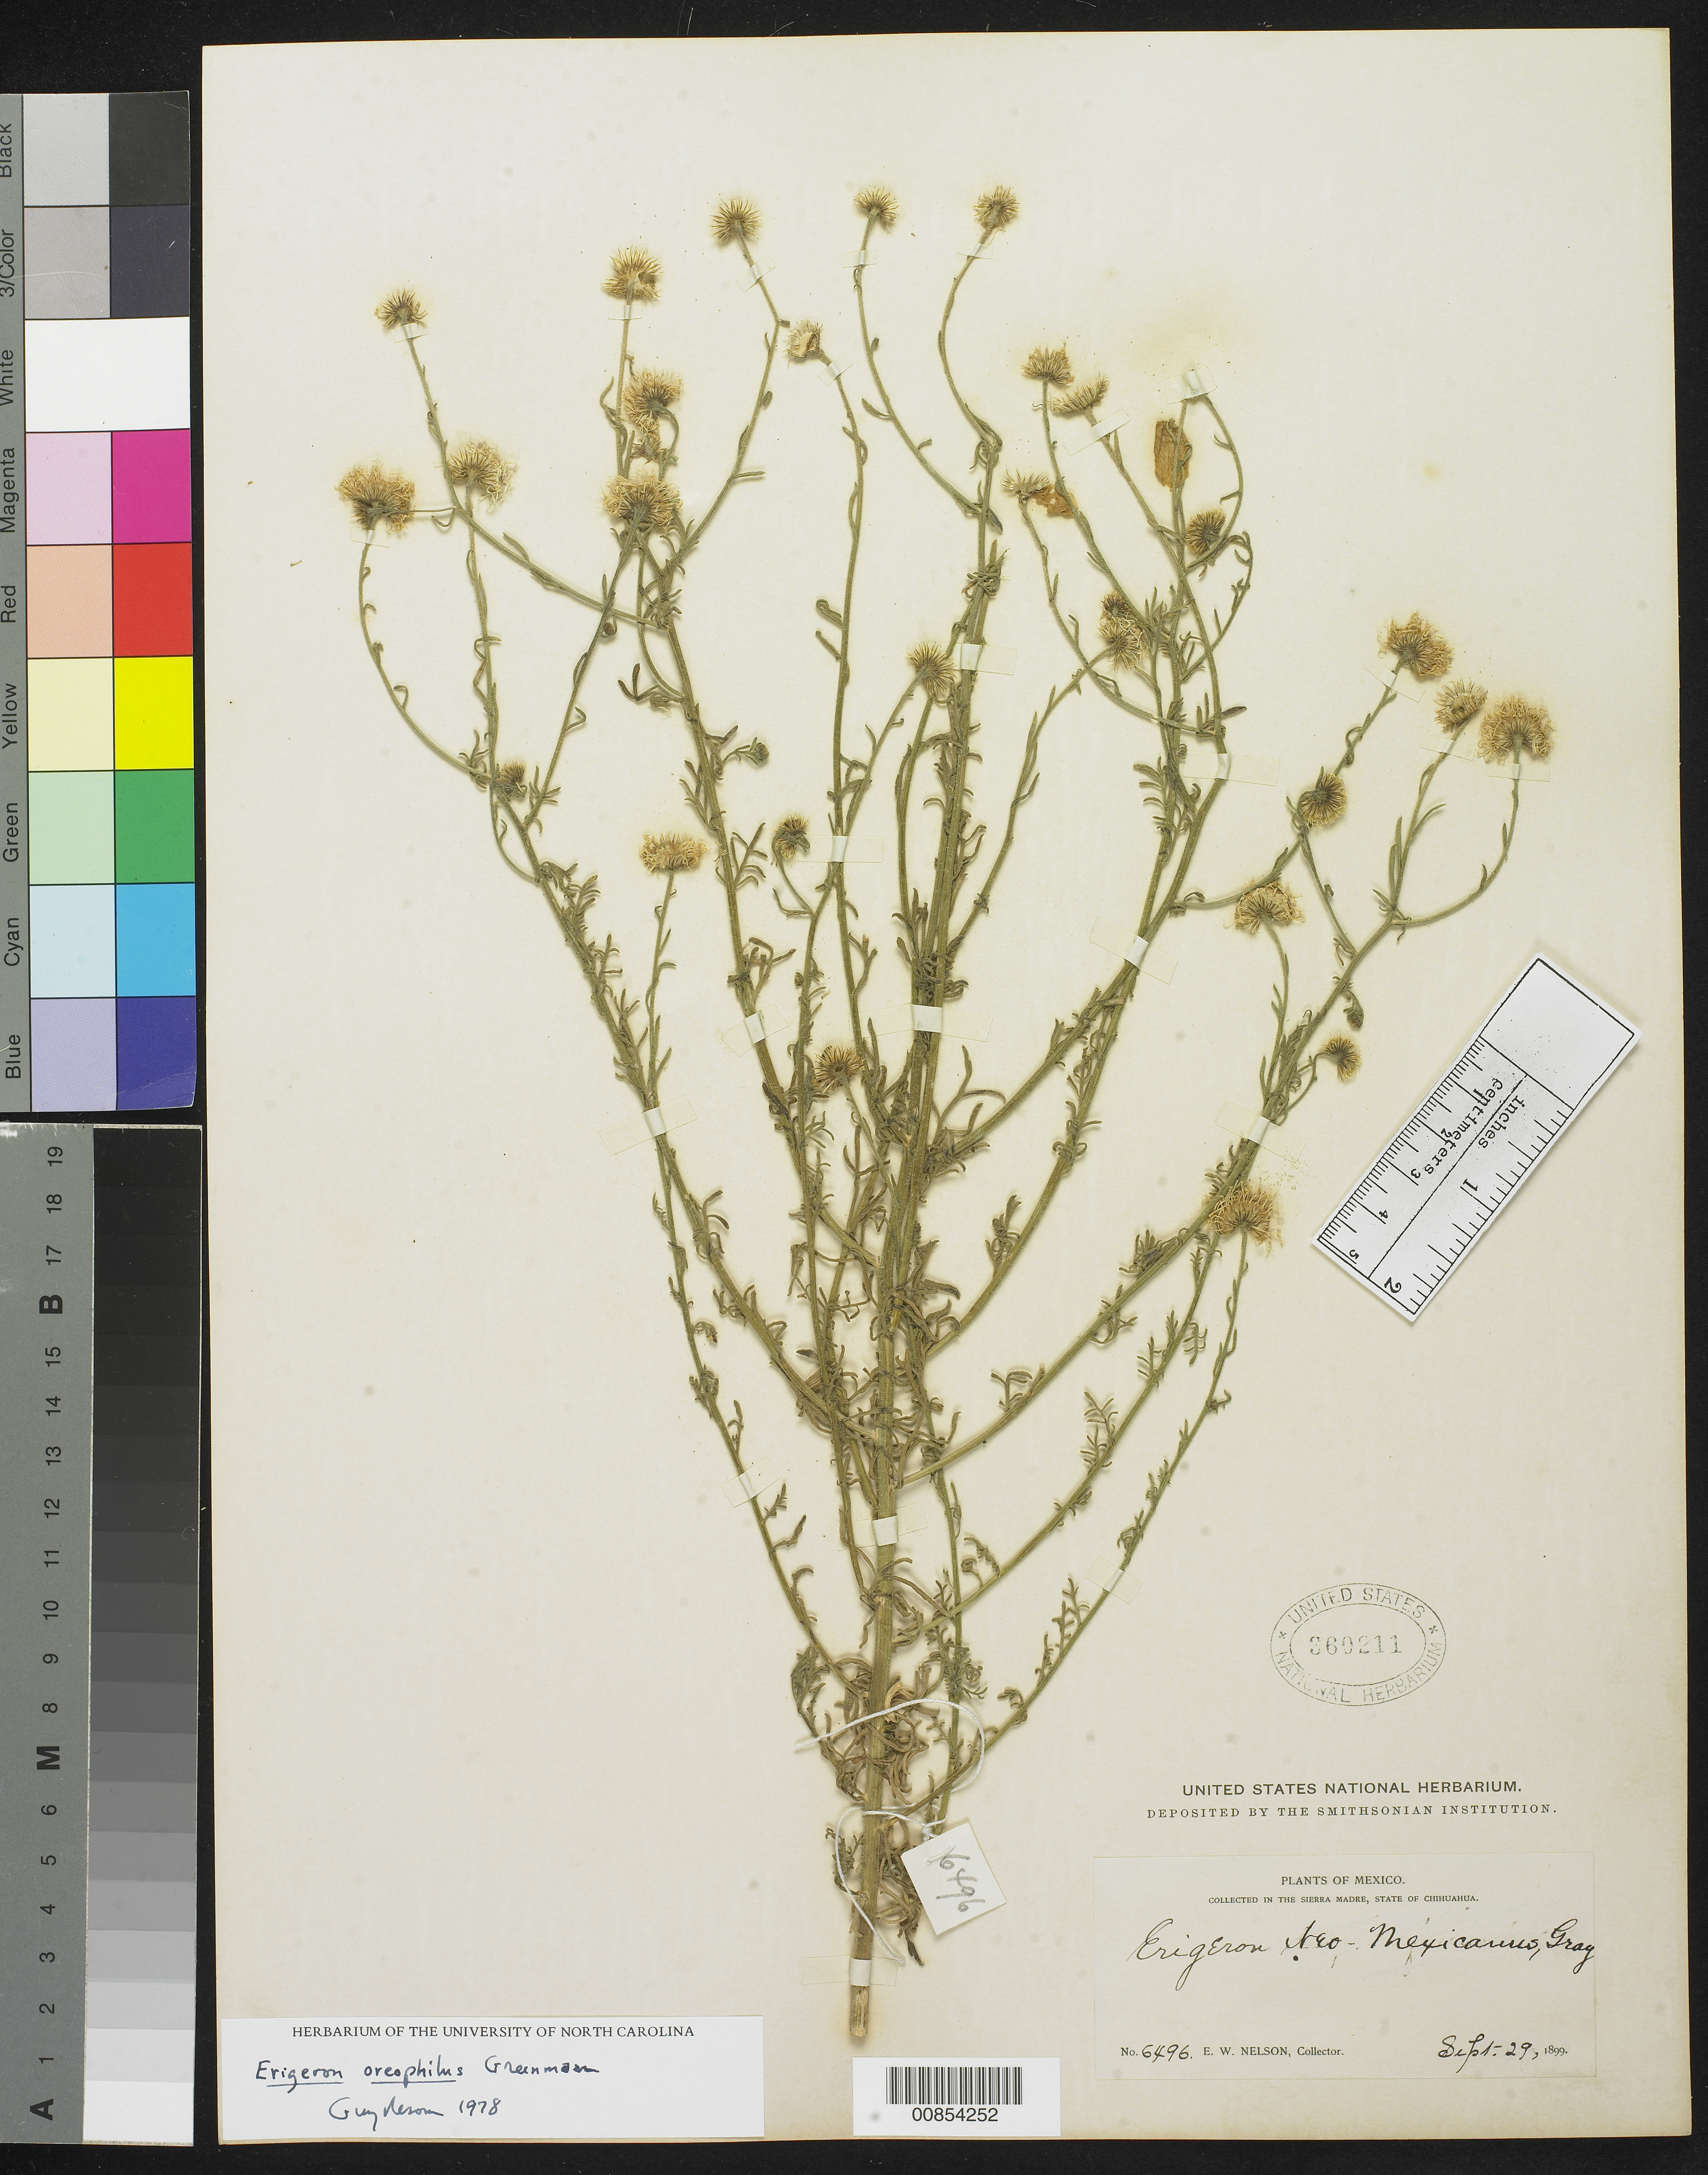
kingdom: Plantae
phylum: Tracheophyta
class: Magnoliopsida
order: Asterales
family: Asteraceae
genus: Erigeron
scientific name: Erigeron oreophilus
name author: Greenm.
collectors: E. W. Nelson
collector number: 6496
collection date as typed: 29 Sep 1899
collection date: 1899-09-29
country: Mexico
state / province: Chihuahua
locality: Sierra Madre, Chihuahua.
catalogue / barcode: US 360211